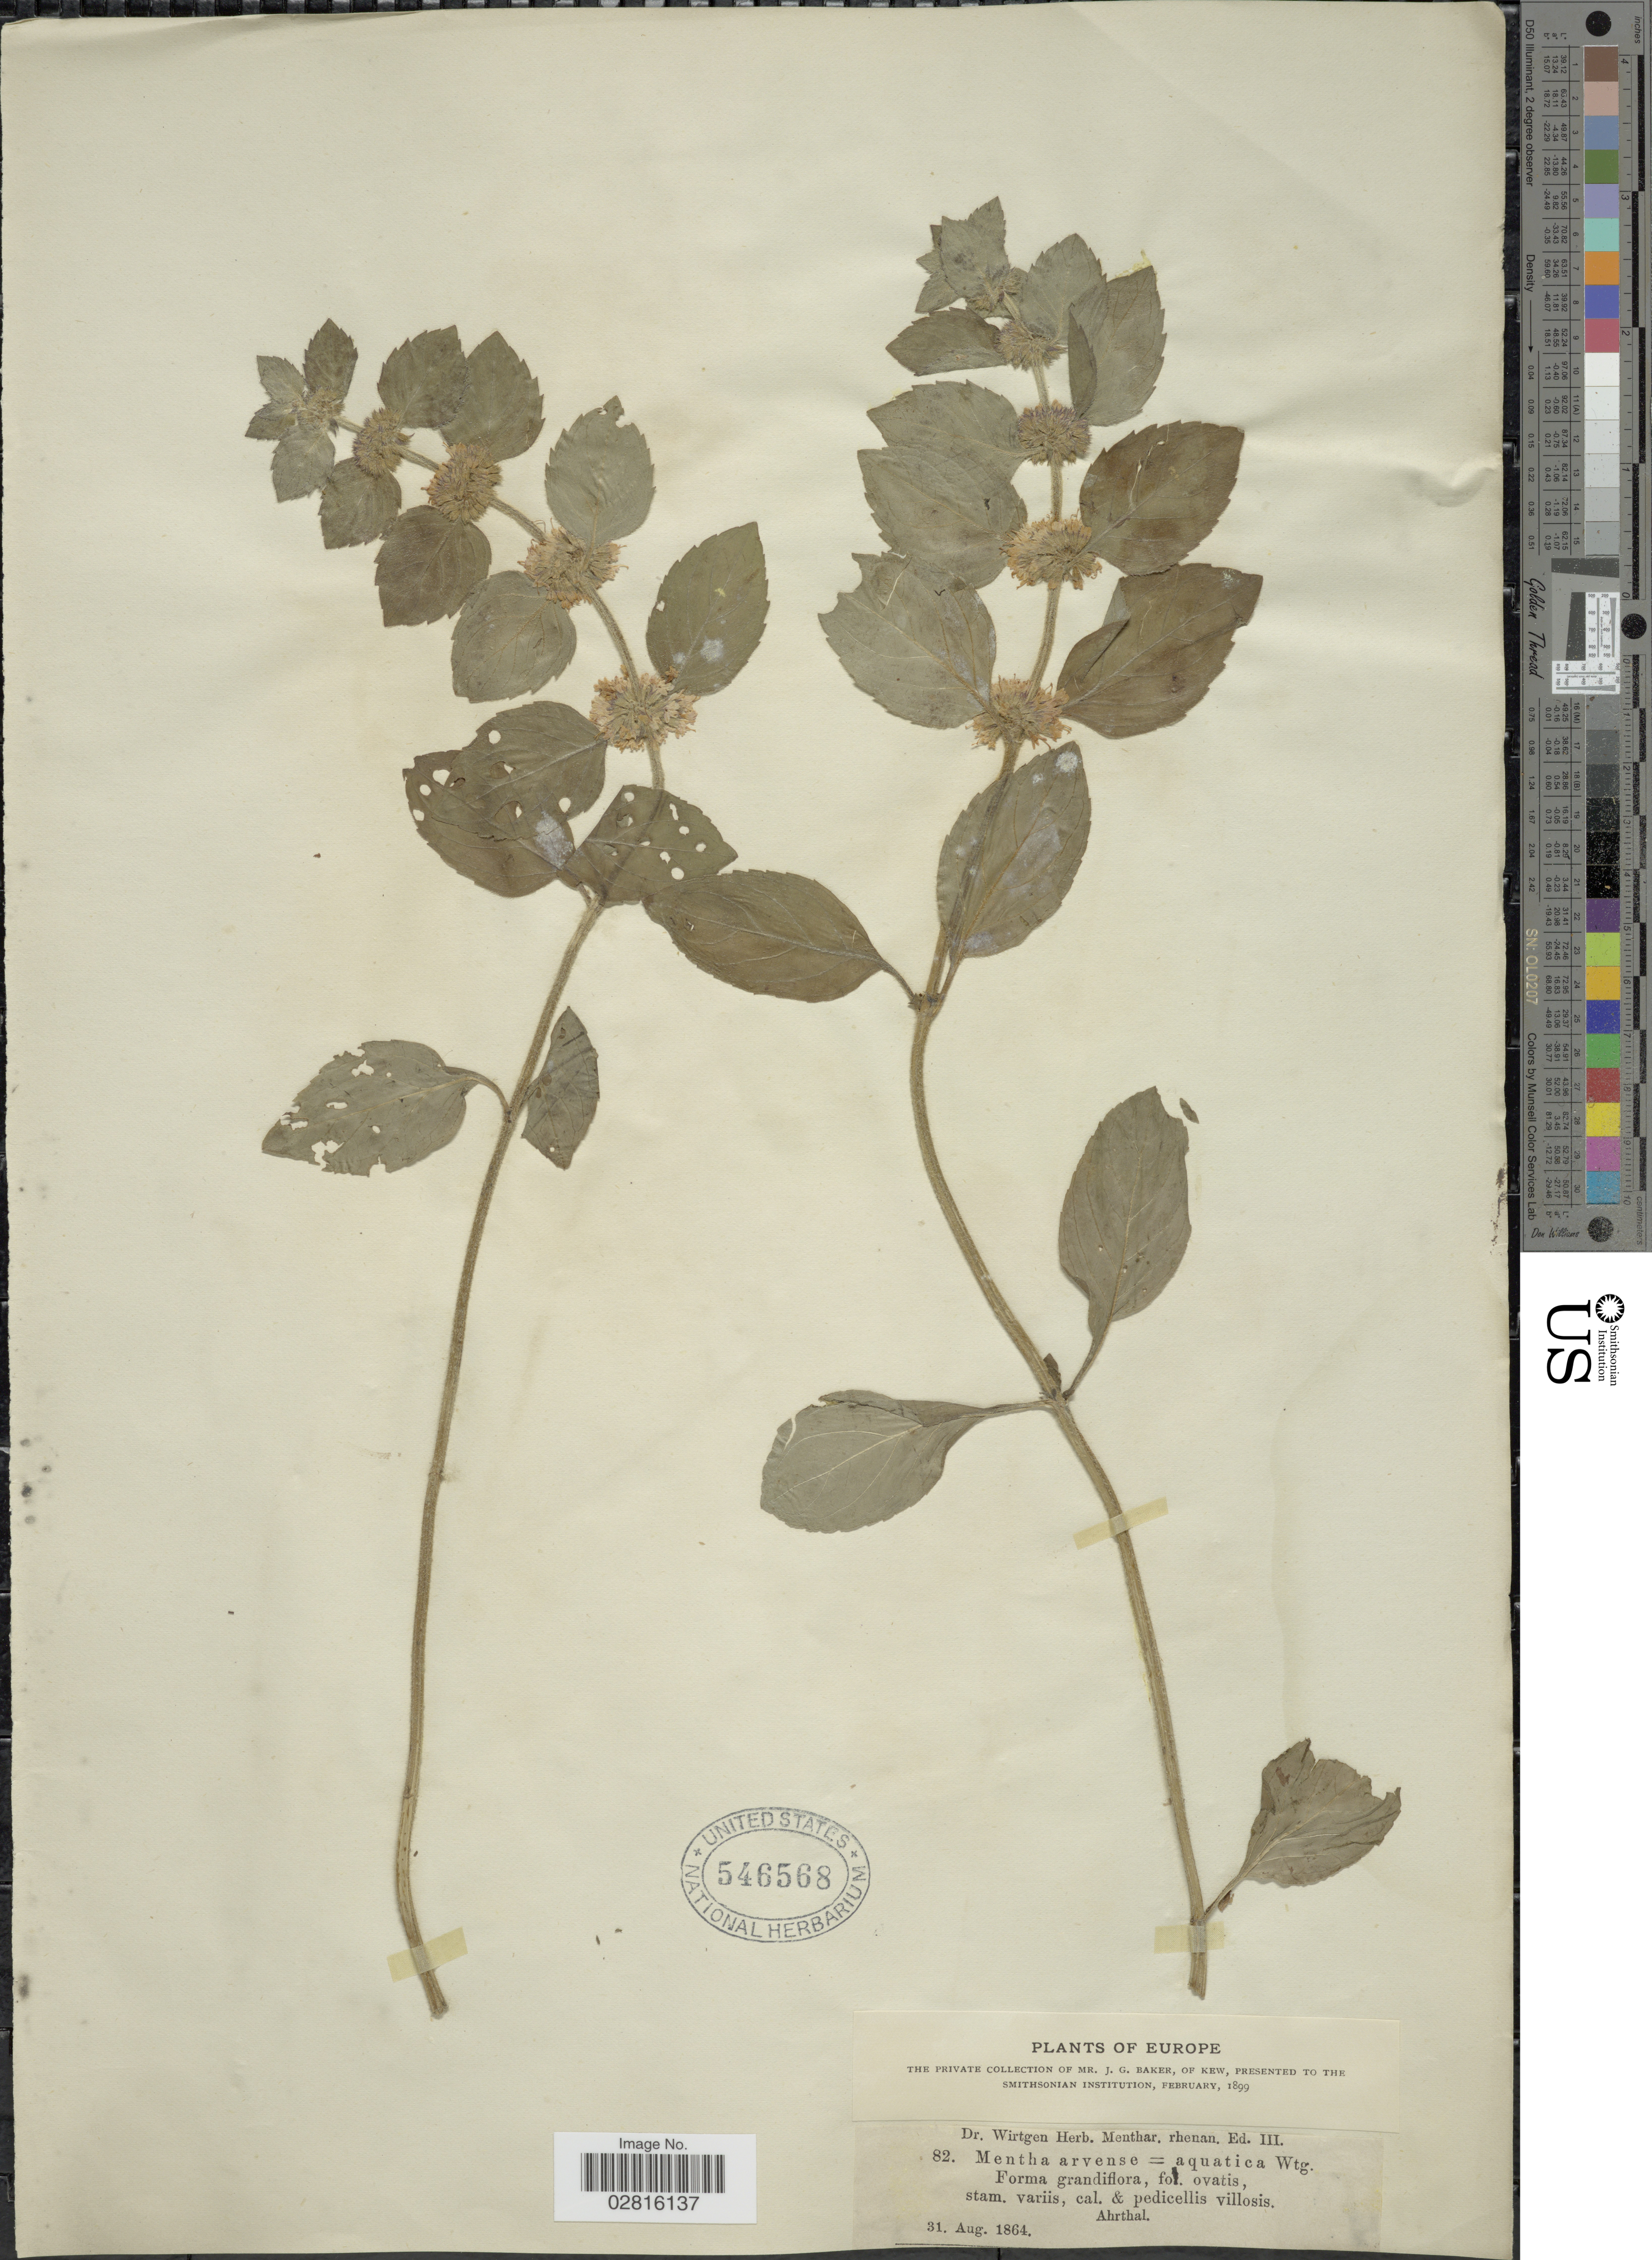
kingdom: Plantae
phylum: Tracheophyta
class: Magnoliopsida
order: Lamiales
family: Lamiaceae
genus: Mentha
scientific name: Mentha aquatica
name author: L.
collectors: Wirtgen, --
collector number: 82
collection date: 1864-08-31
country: Germany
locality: Ahrthal.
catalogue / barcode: US 546568